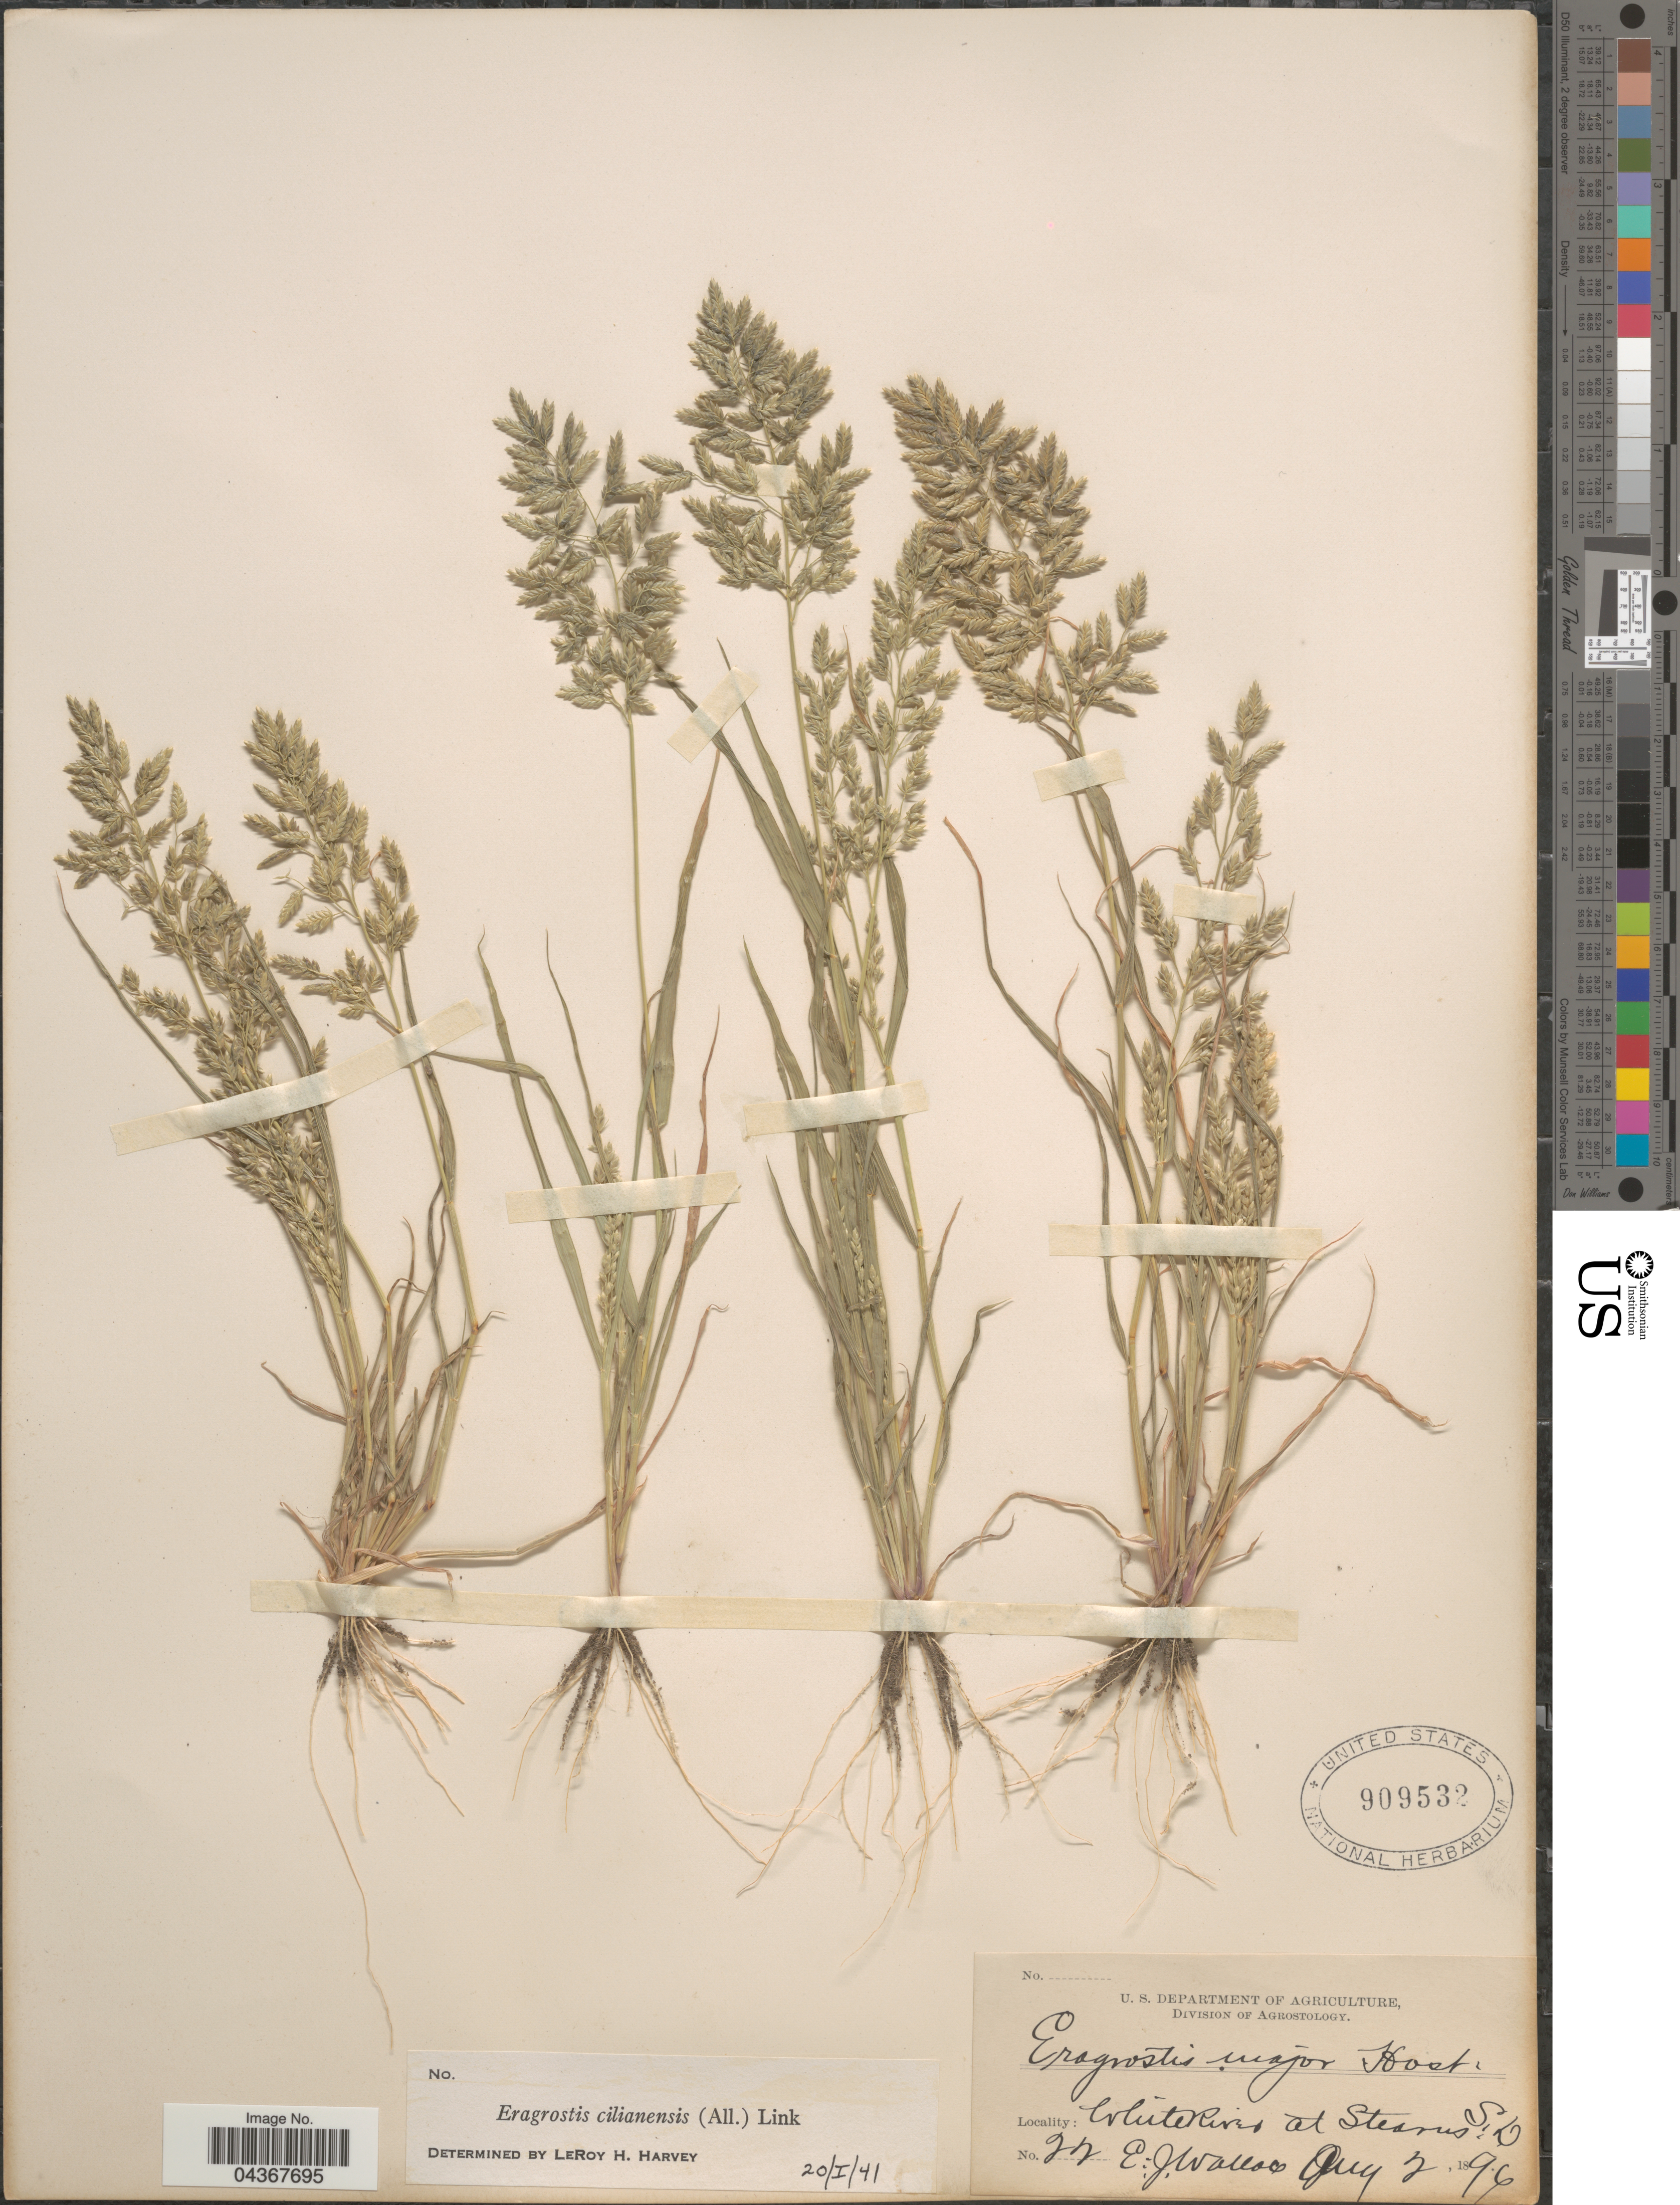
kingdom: Plantae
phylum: Tracheophyta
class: Liliopsida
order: Poales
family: Poaceae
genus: Eragrostis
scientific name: Eragrostis cilianensis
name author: (Bellardi) Vignolo ex Janch.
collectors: E. J. Wallace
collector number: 22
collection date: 1896-08-02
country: United States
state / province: South Dakota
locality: White River at Stearns.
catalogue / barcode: US 909532